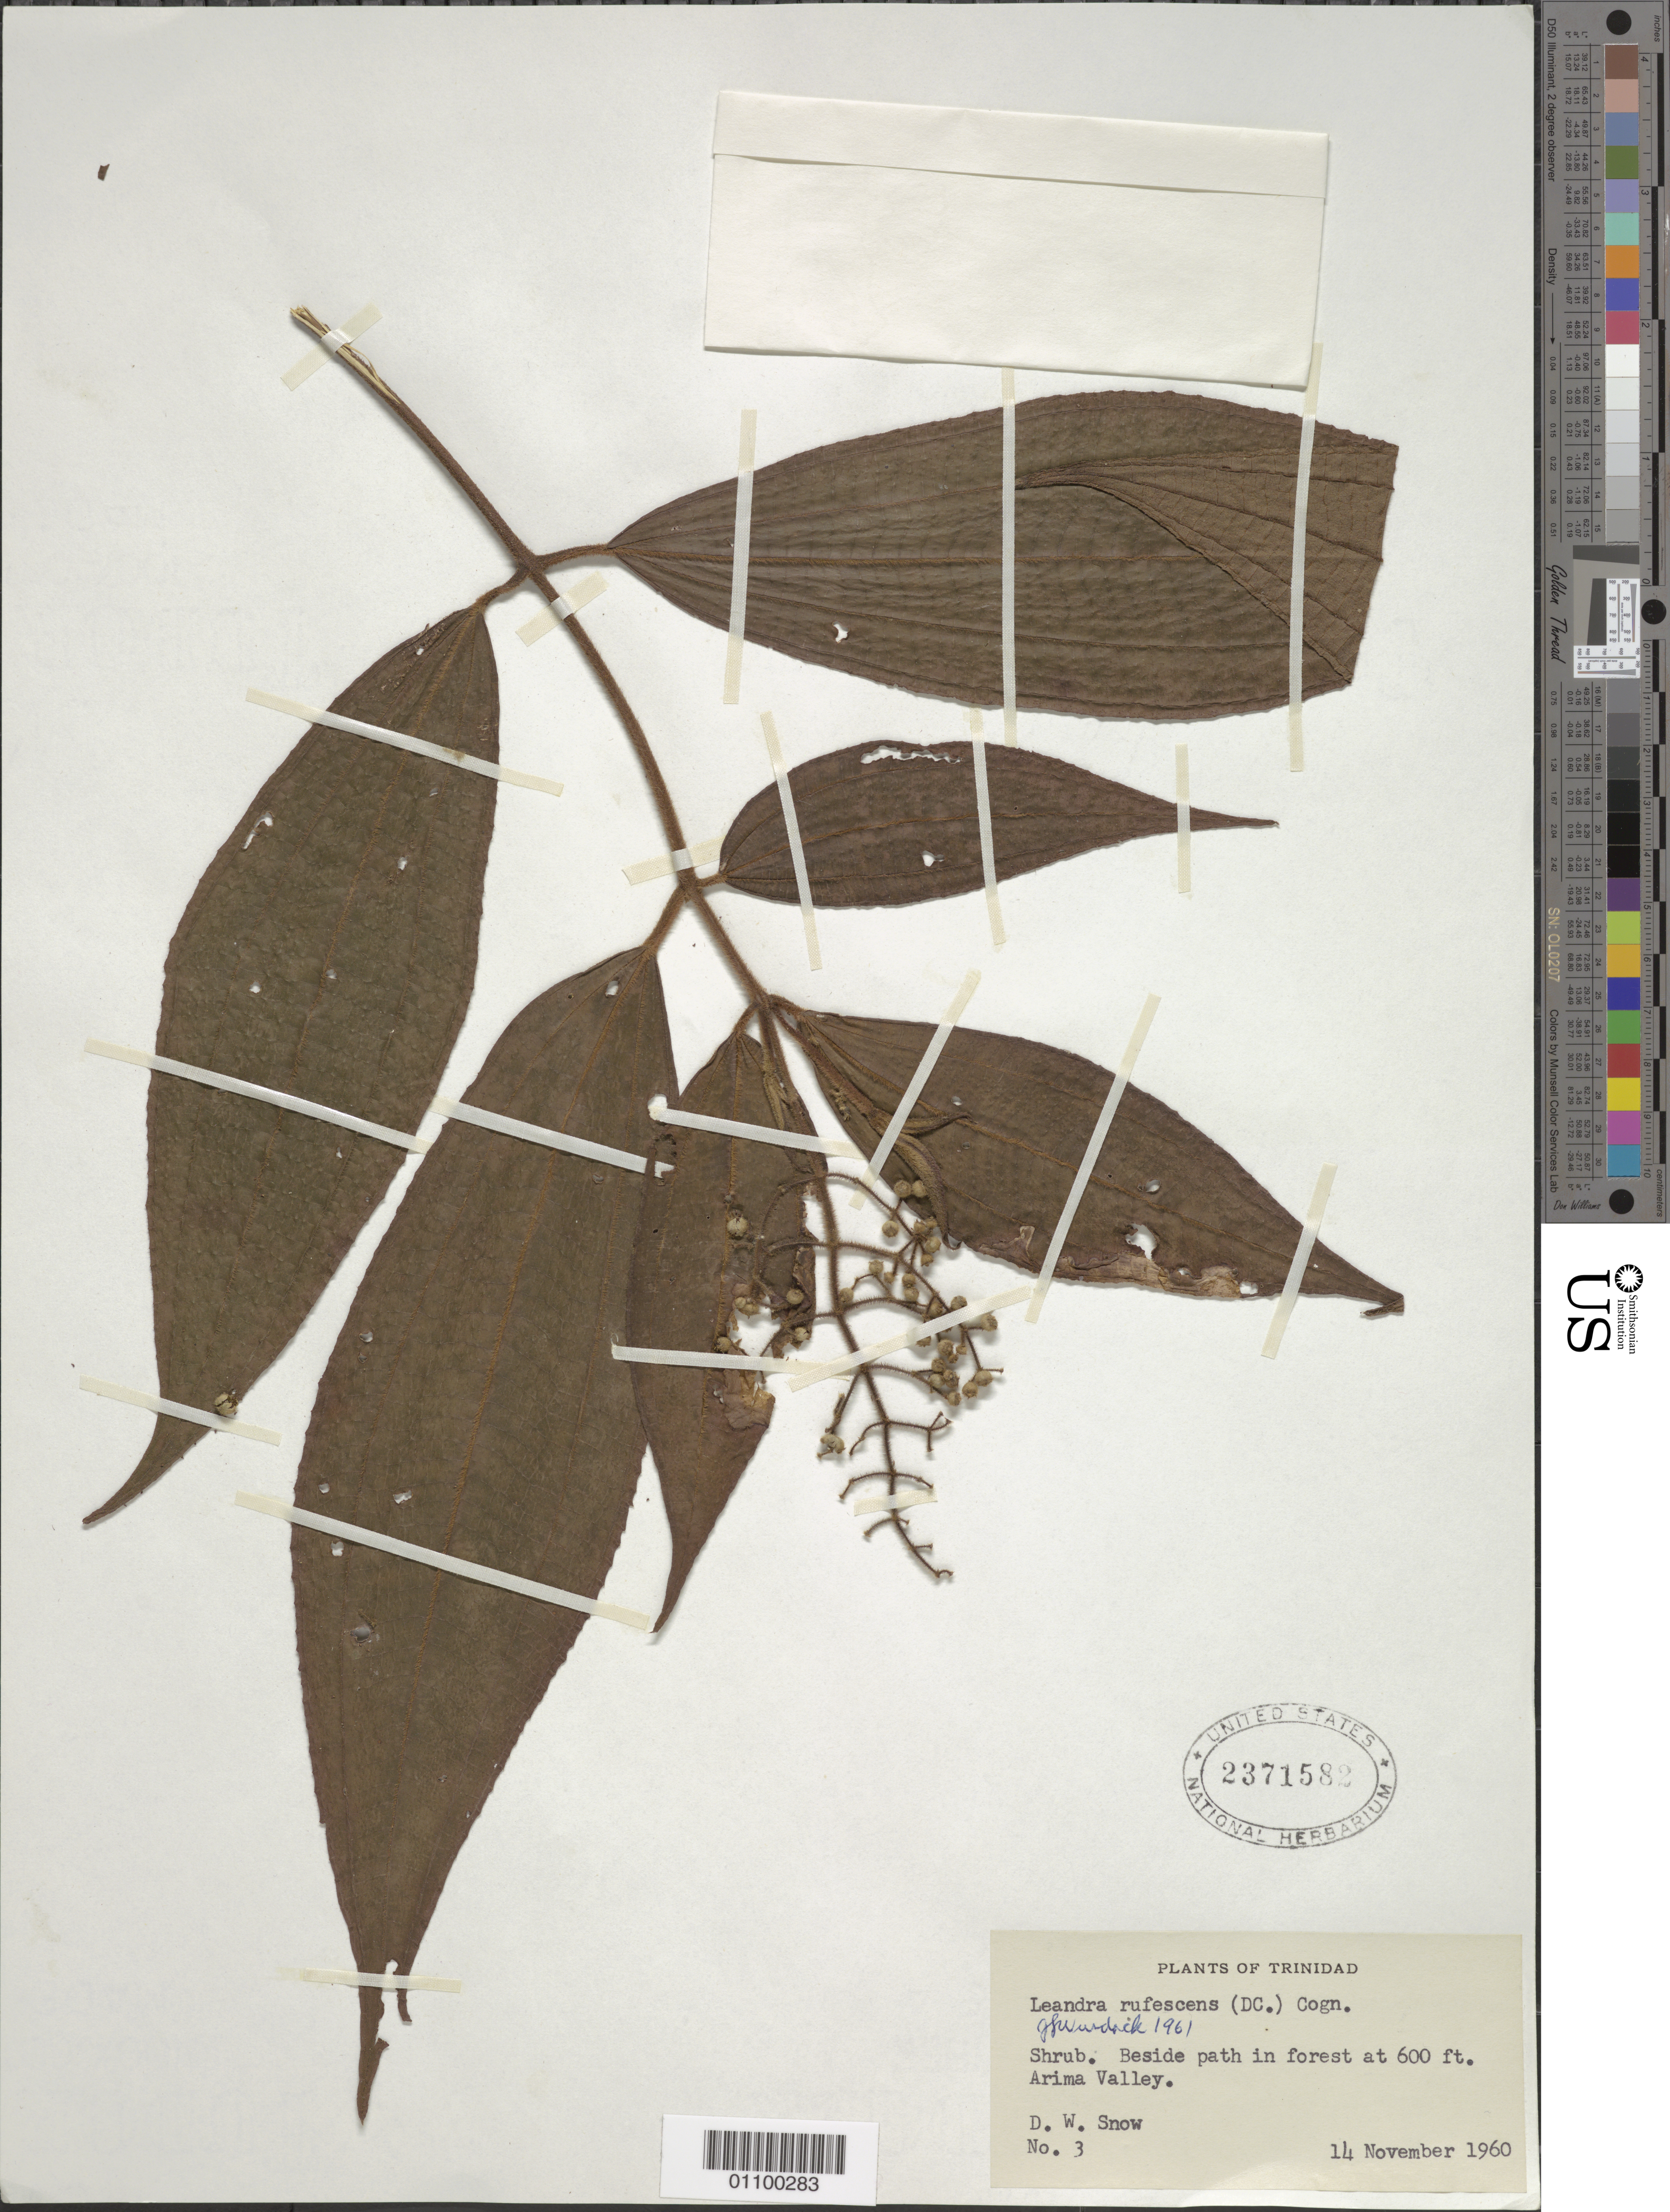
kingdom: Plantae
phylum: Tracheophyta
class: Magnoliopsida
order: Myrtales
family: Melastomataceae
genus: Leandra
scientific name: Leandra rufescens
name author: (DC.) Cogn.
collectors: D. Snow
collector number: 3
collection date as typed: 14 Nov 1960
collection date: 1960-11-14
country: Trinidad and Tobago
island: Trinidad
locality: Arima Valley: beside path in forest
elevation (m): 183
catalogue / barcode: US 2371582